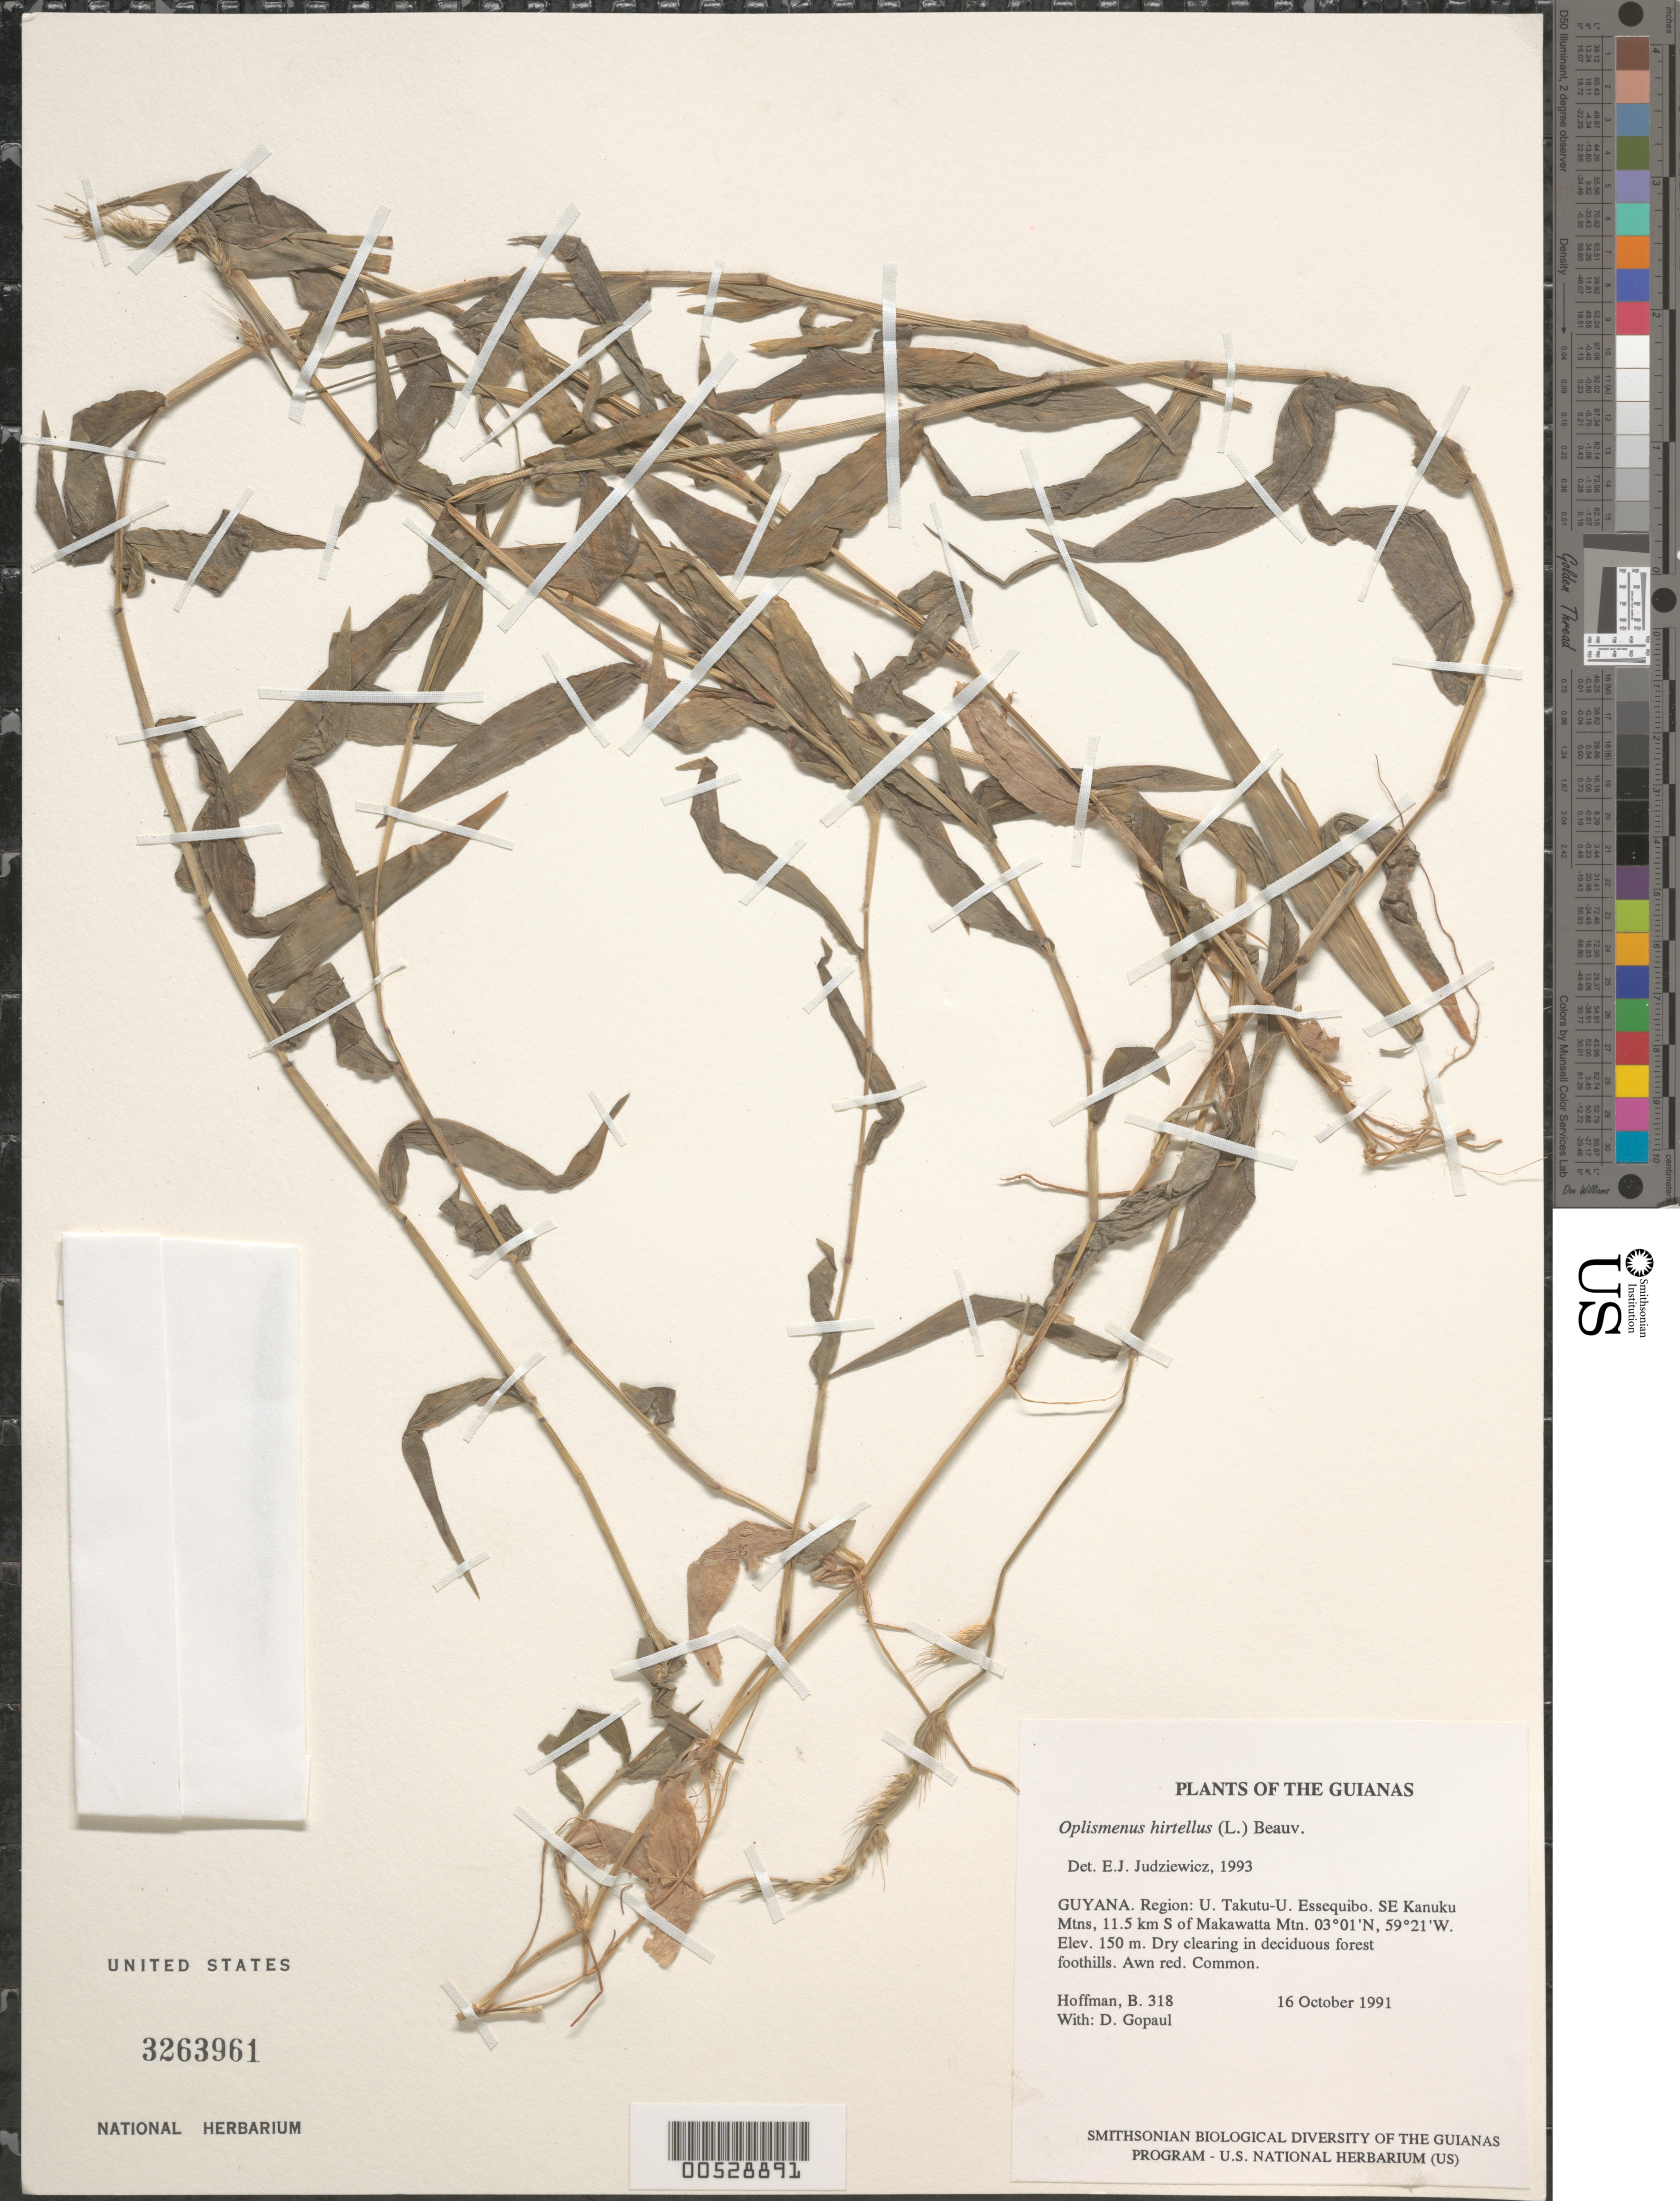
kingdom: Plantae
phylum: Tracheophyta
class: Liliopsida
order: Poales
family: Poaceae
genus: Oplismenus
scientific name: Oplismenus hirtellus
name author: (L.) P. Beauv.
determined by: Judziewicz, E. J.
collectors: B. Hoffman & D. Gopaul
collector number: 318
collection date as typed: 16 October 1991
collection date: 1991-10-16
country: Guyana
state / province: U. Takutu-U. Essequibo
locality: SE Kanuku Mts ±11.5 km S of Makawatta Mtn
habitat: Dry clearing in deciduous forest foothills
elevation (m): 150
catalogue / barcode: US 3263961